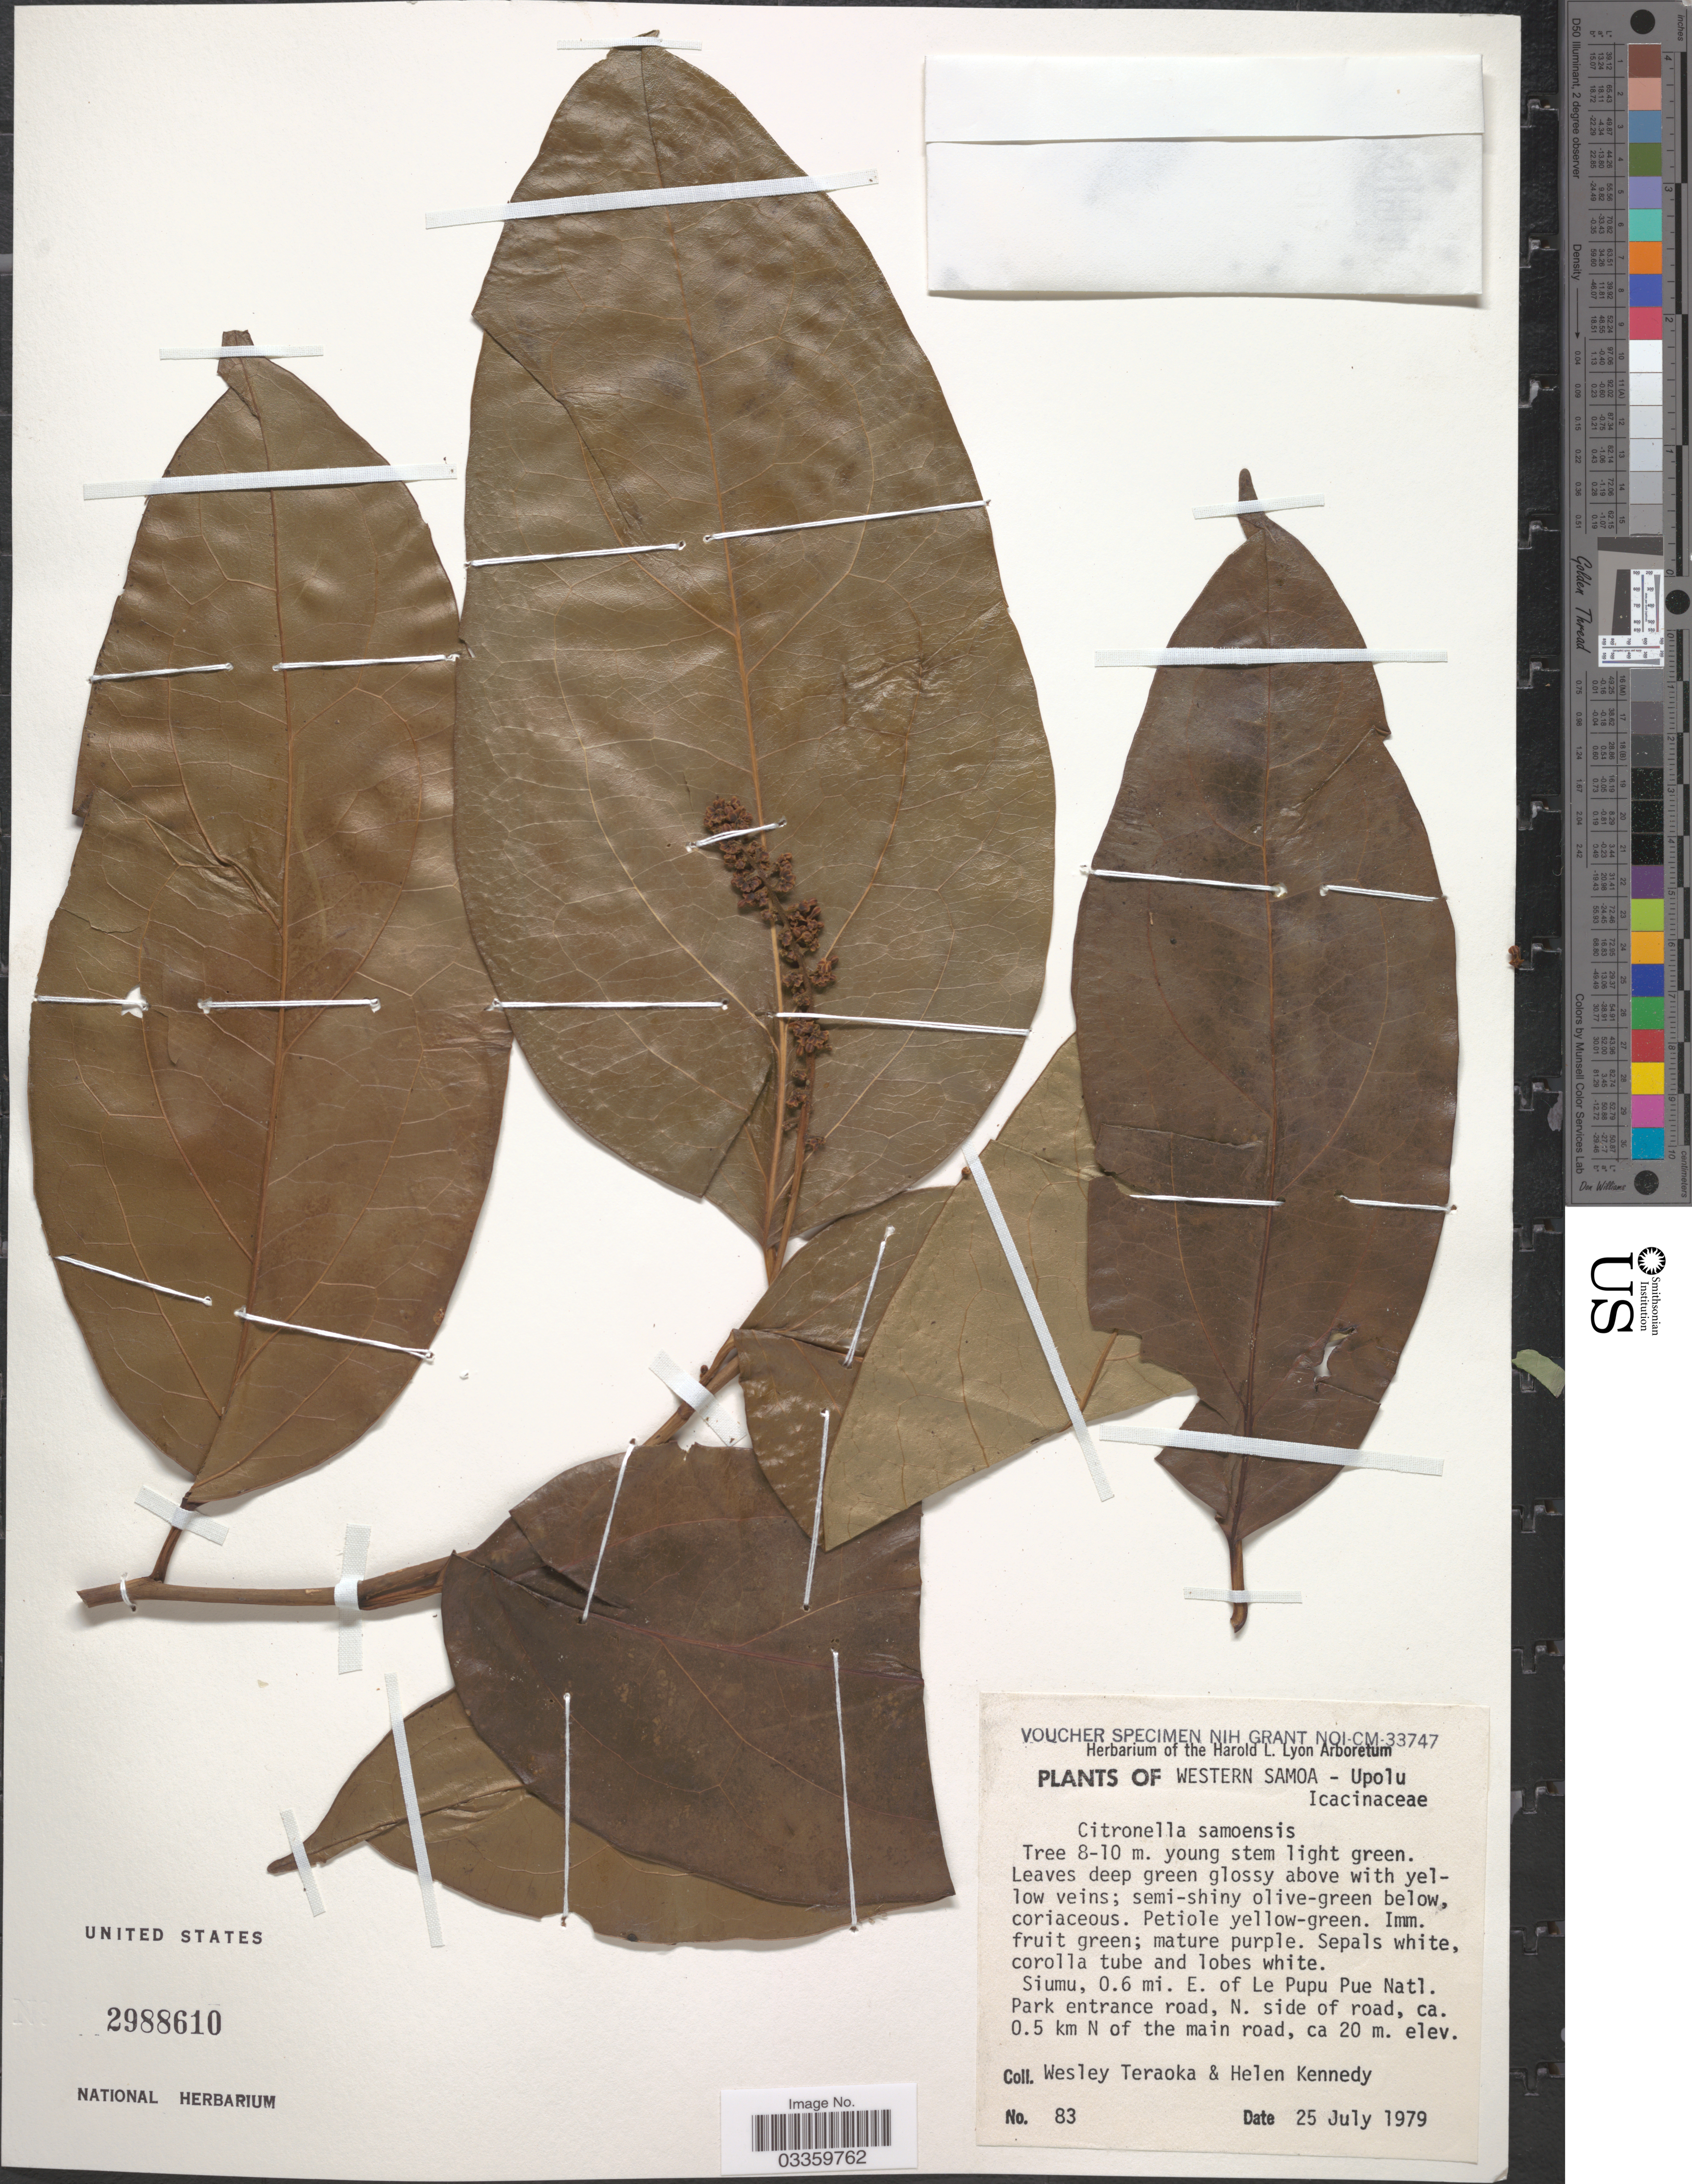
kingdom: Plantae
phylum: Tracheophyta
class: Magnoliopsida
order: Cardiopteridales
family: Cardiopteridaceae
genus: Citronella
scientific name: Citronella samoensis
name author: (A. Gray) R.A. Howard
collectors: W. Teraoka & H. Kennedy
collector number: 83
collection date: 1979-07-25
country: Samoa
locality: Western Samoa - Upolu, Siumu, 0.6 mi. E. of Le Pupu Pue Natl. Park entrance road, N. side of road, ca. 0.5 km N of the main road.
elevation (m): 20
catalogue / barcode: US 2988610